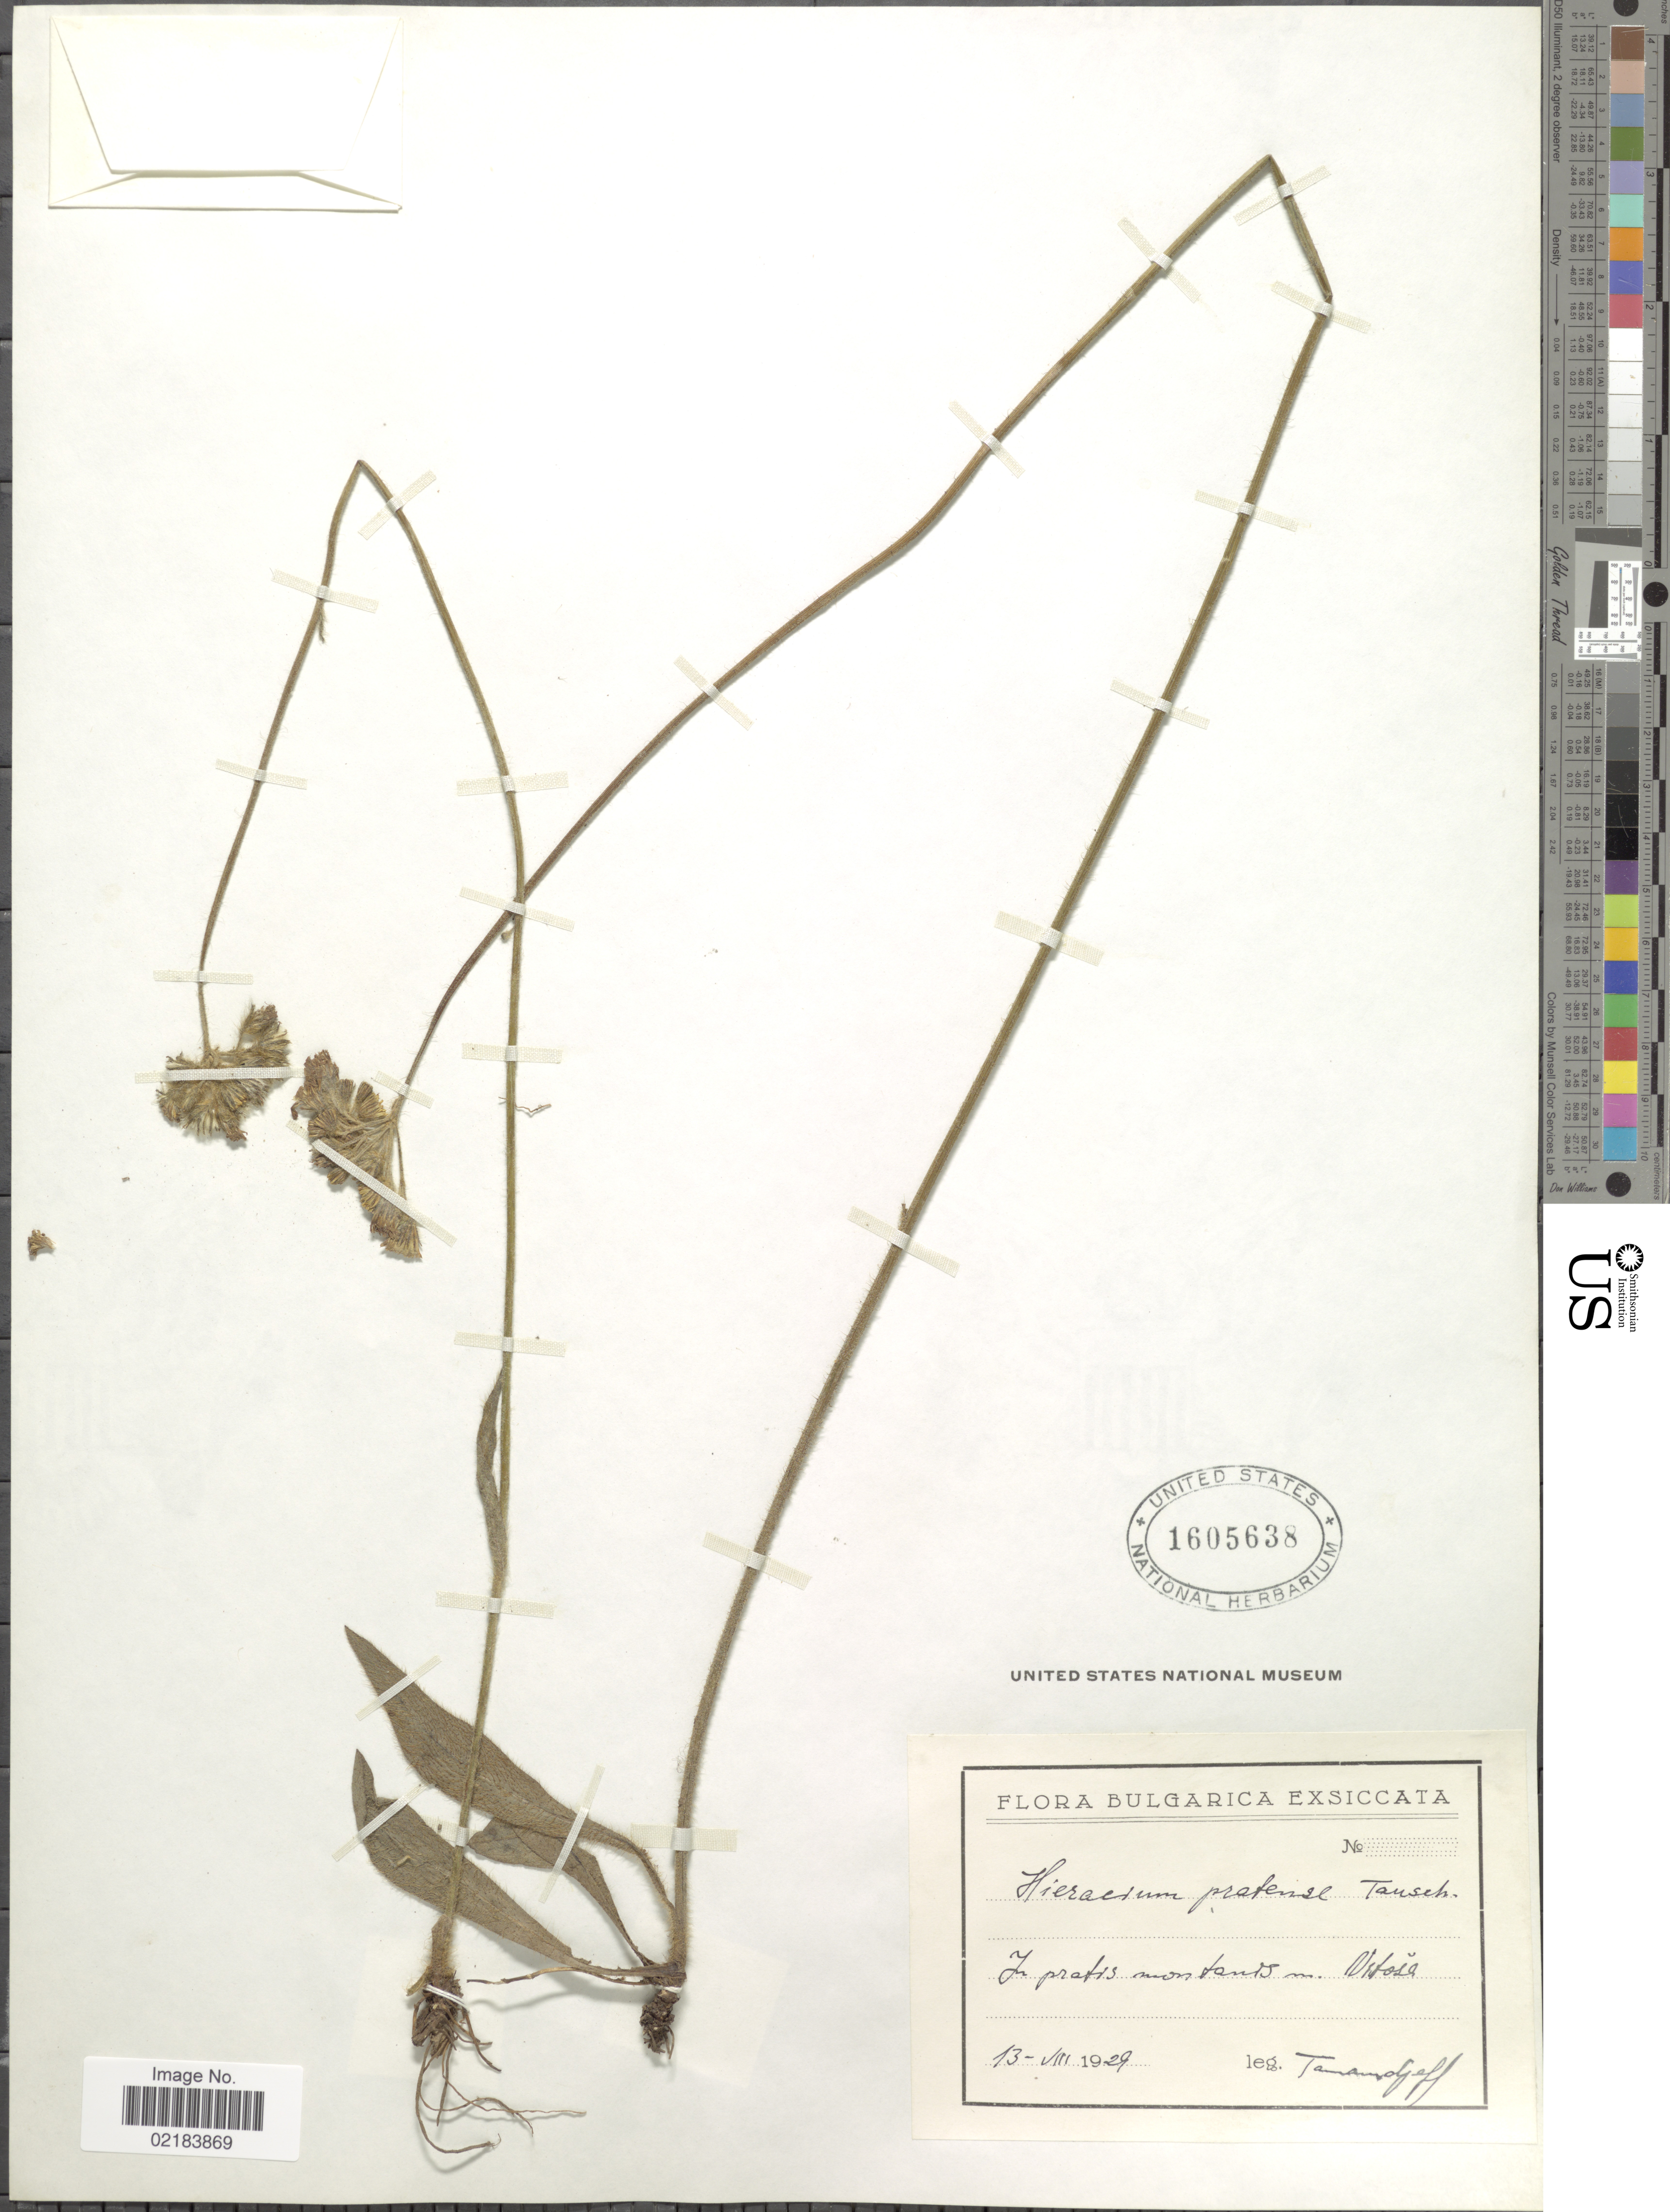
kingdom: Plantae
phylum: Tracheophyta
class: Magnoliopsida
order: Asterales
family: Asteraceae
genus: Pilosella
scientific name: Pilosella caespitosa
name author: (Dumort.) P. D. Sell & C. West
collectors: -. Tamandjelf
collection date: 1929-08-13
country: Bulgaria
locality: Vitosa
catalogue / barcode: US 1605638